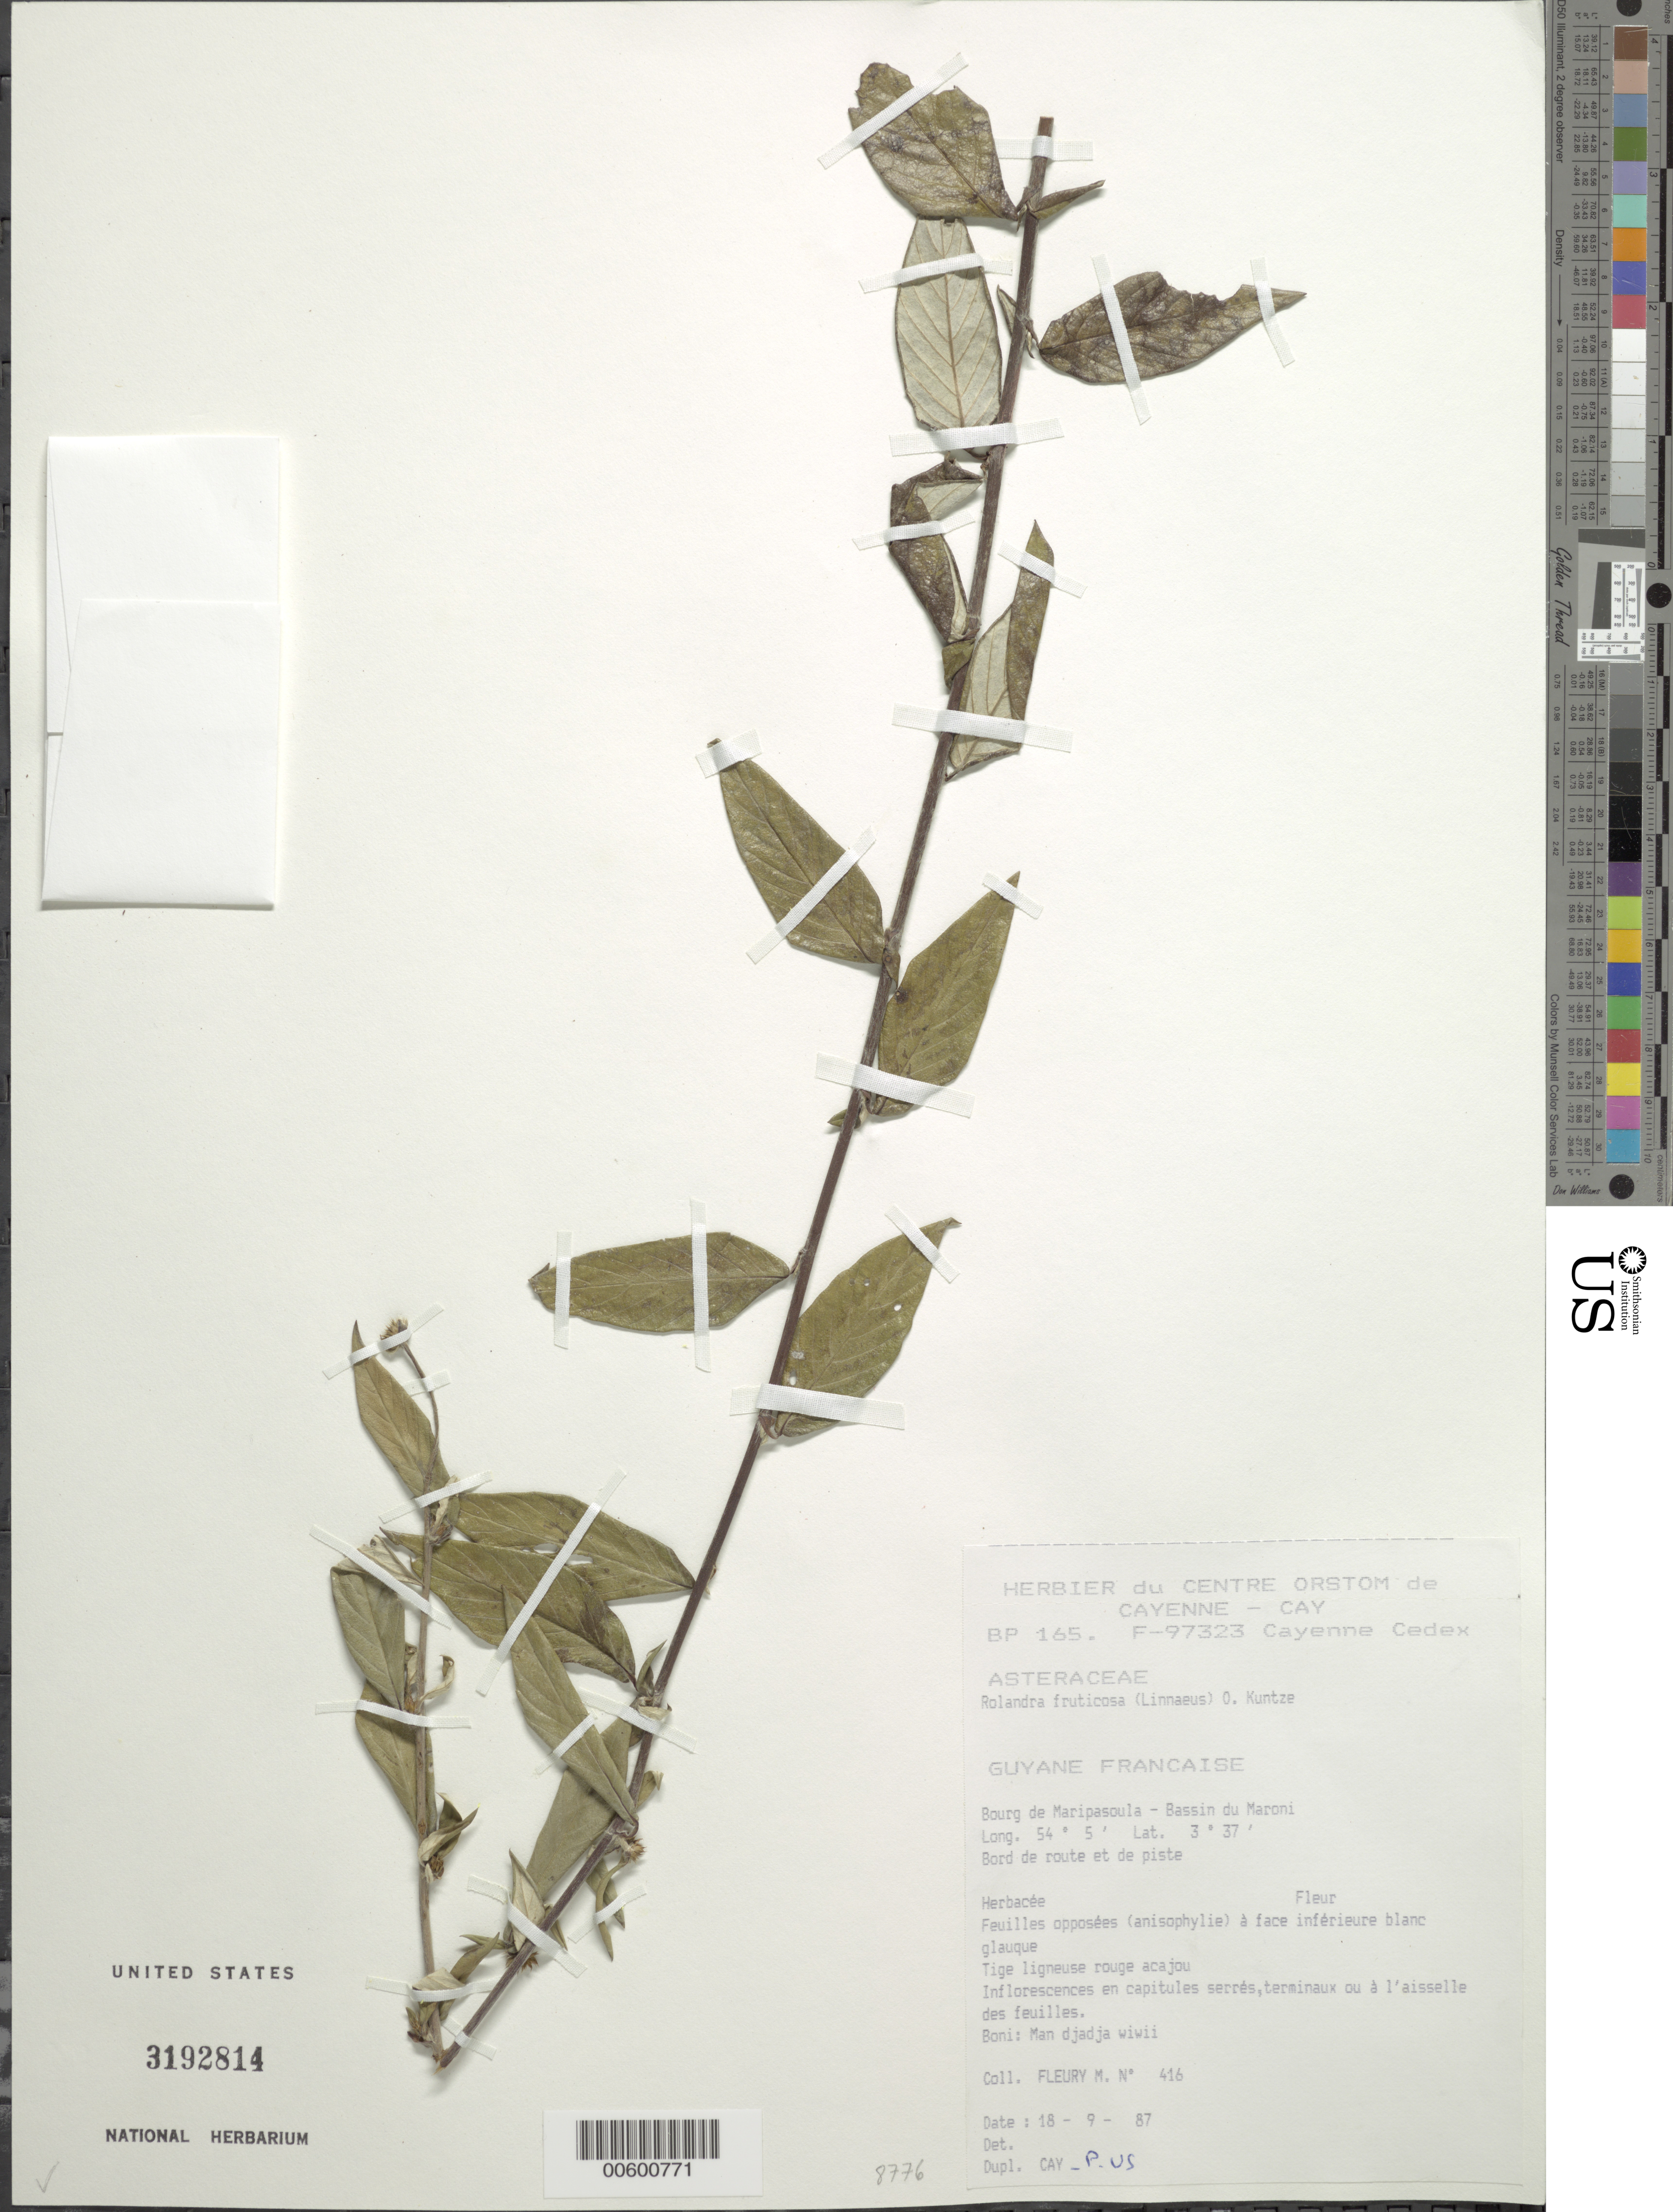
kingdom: Plantae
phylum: Tracheophyta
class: Magnoliopsida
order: Asterales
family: Asteraceae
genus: Rolandra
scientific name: Rolandra fruticosa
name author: (L.) Kuntze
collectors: M. Fleury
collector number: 416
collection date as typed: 18-Sep-87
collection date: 1987-09-18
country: French Guiana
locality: Route de l'Acarouany, Bassin de la Mana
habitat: Along road and path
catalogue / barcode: US 3192814